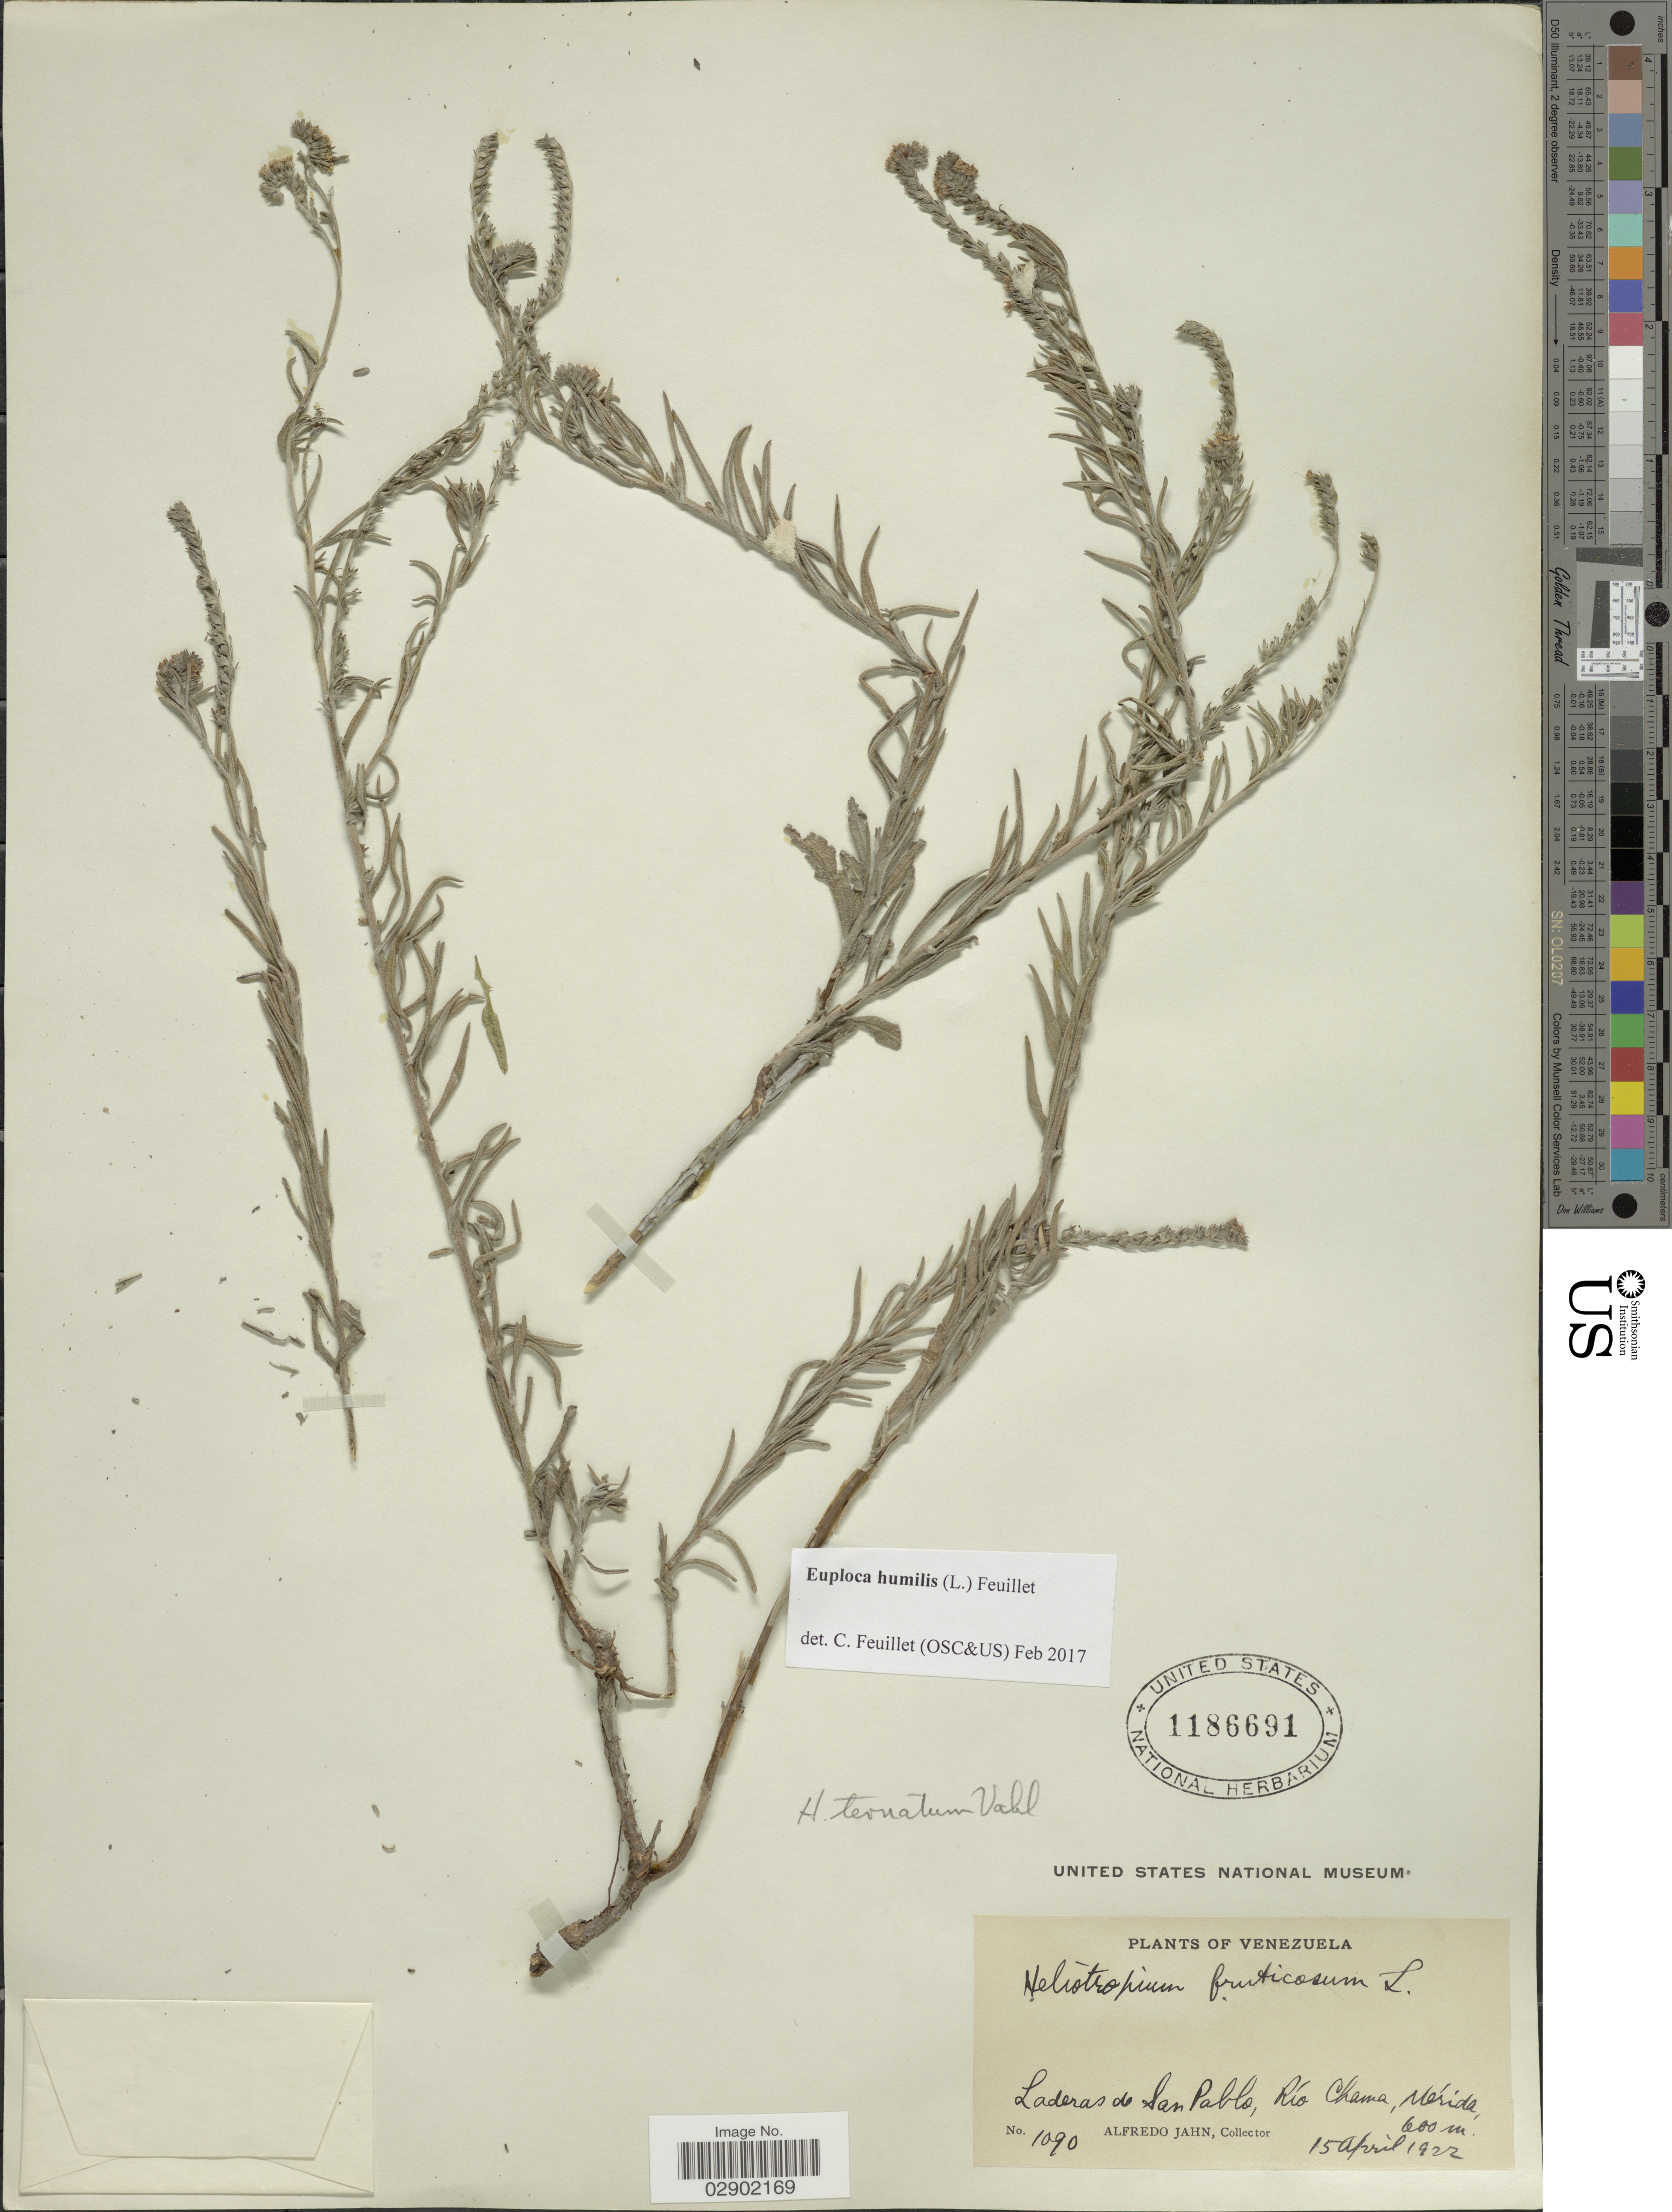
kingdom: Plantae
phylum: Tracheophyta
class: Magnoliopsida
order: Boraginales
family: Heliotropiaceae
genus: Euploca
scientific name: Euploca humilis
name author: (L.) Feuillet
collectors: A. Jahn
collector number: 1090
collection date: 1922-04-15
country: Venezuela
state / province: Mérida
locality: Laderas de San Pablo, Río Chama, Mérida.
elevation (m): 600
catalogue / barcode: US 1186691